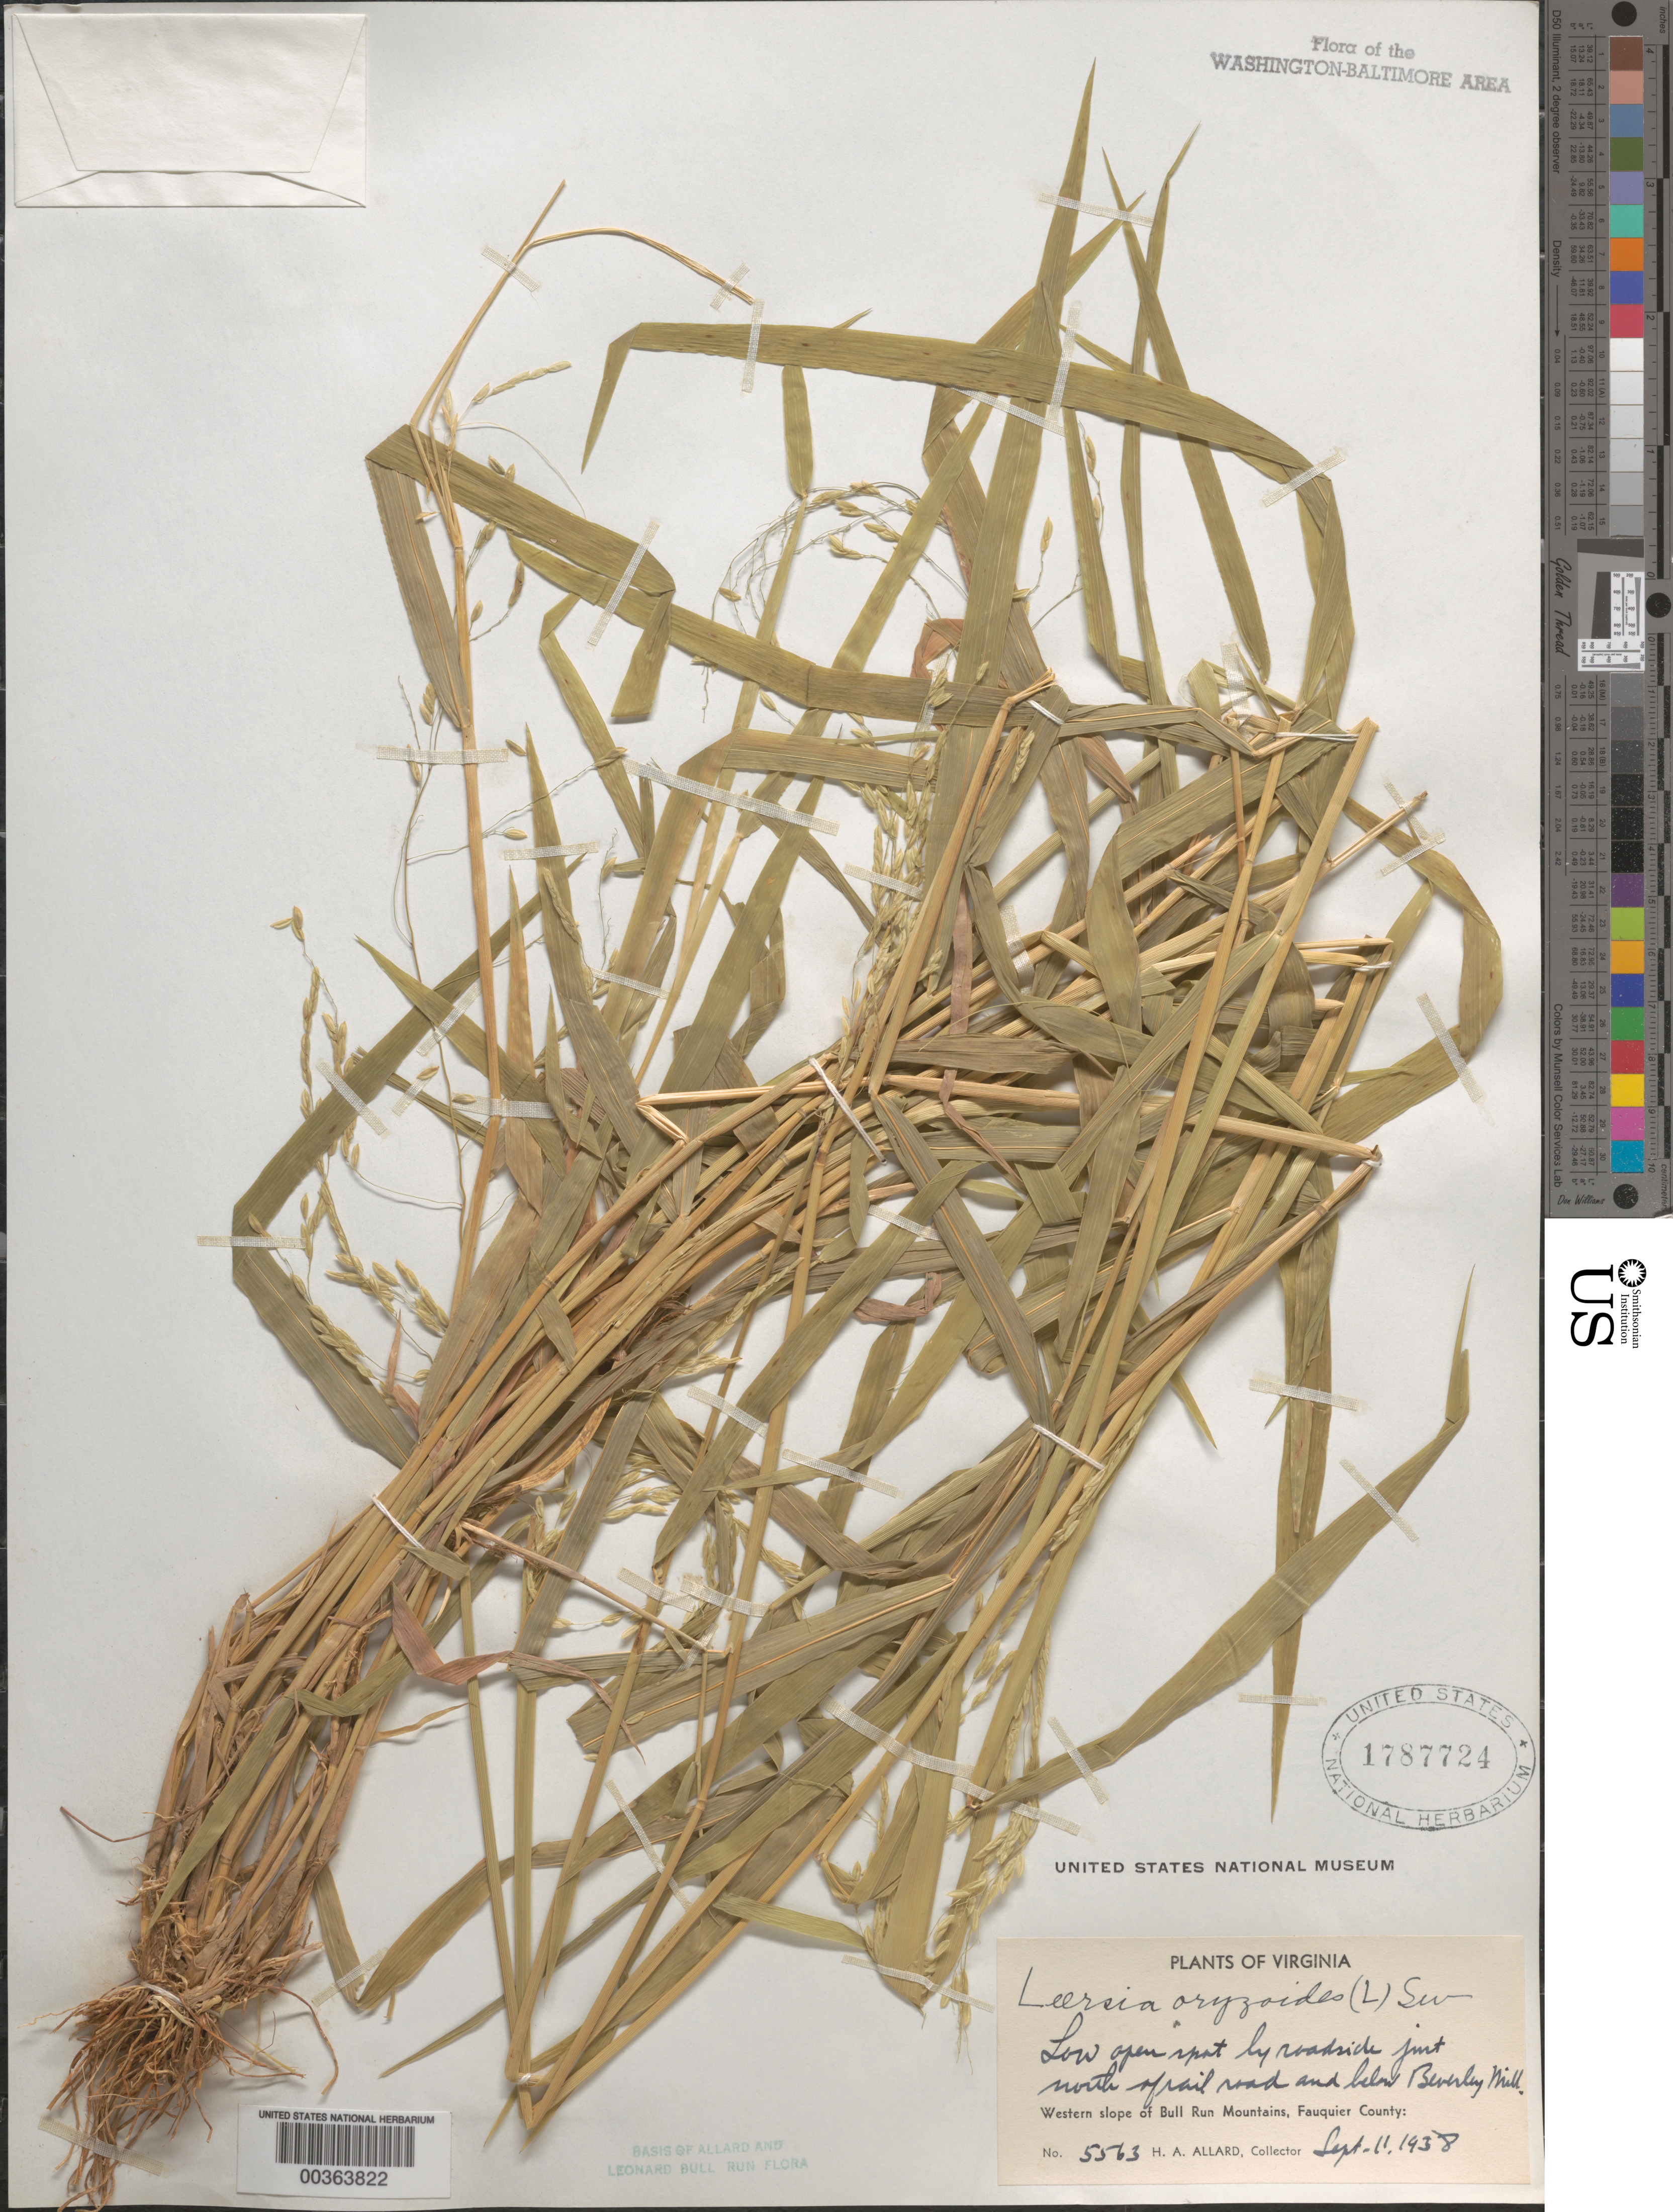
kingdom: Plantae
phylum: Tracheophyta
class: Liliopsida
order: Poales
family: Poaceae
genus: Leersia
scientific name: Leersia oryzoides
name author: (L.) Sw.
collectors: H. A. Allard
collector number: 5563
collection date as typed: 11 Sep 1938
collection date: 1938-09-11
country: United States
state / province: Virginia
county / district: Fauquier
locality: Below Beverley Mill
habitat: Low open spot by roadside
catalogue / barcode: US 1787724